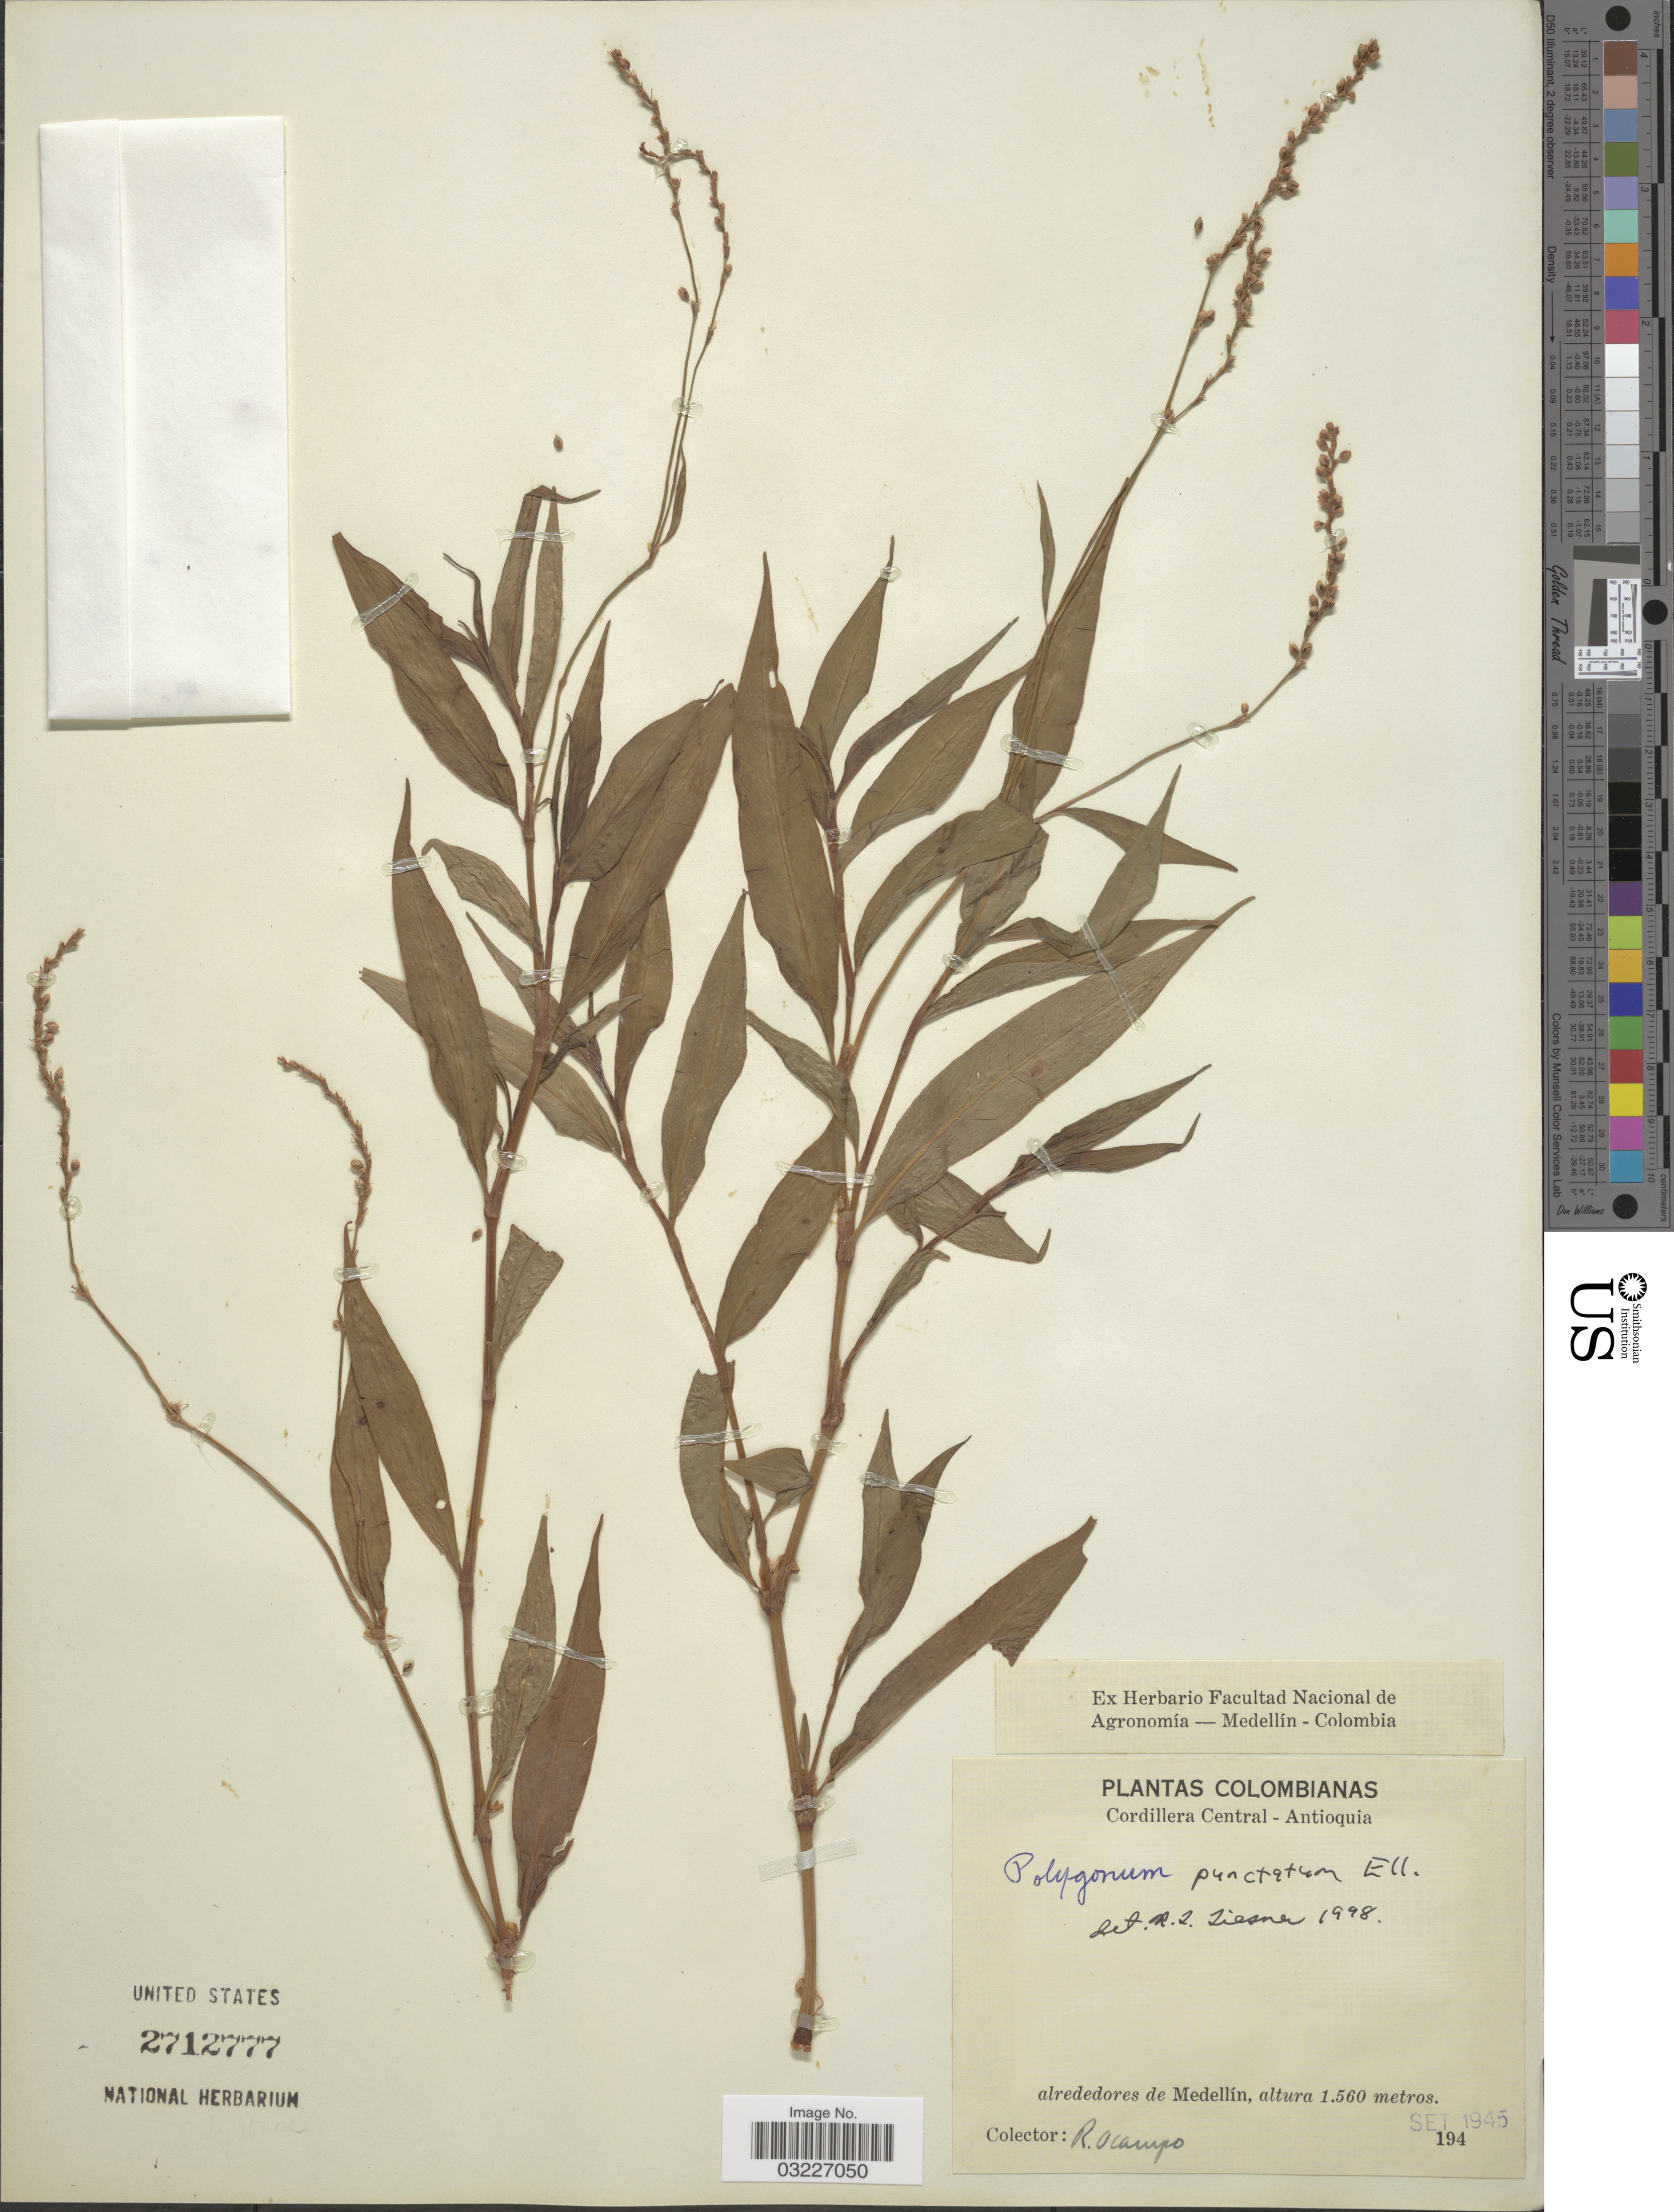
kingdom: Plantae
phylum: Tracheophyta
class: Magnoliopsida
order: Caryophyllales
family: Polygonaceae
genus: Polygonum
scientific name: Polygonum opelousanum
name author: Riddell ex Small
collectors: R. Ocampo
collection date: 1945-09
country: Colombia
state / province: Antioquia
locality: Cordillera Central. Alrededores de Medellín.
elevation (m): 1560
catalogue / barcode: US 2712777